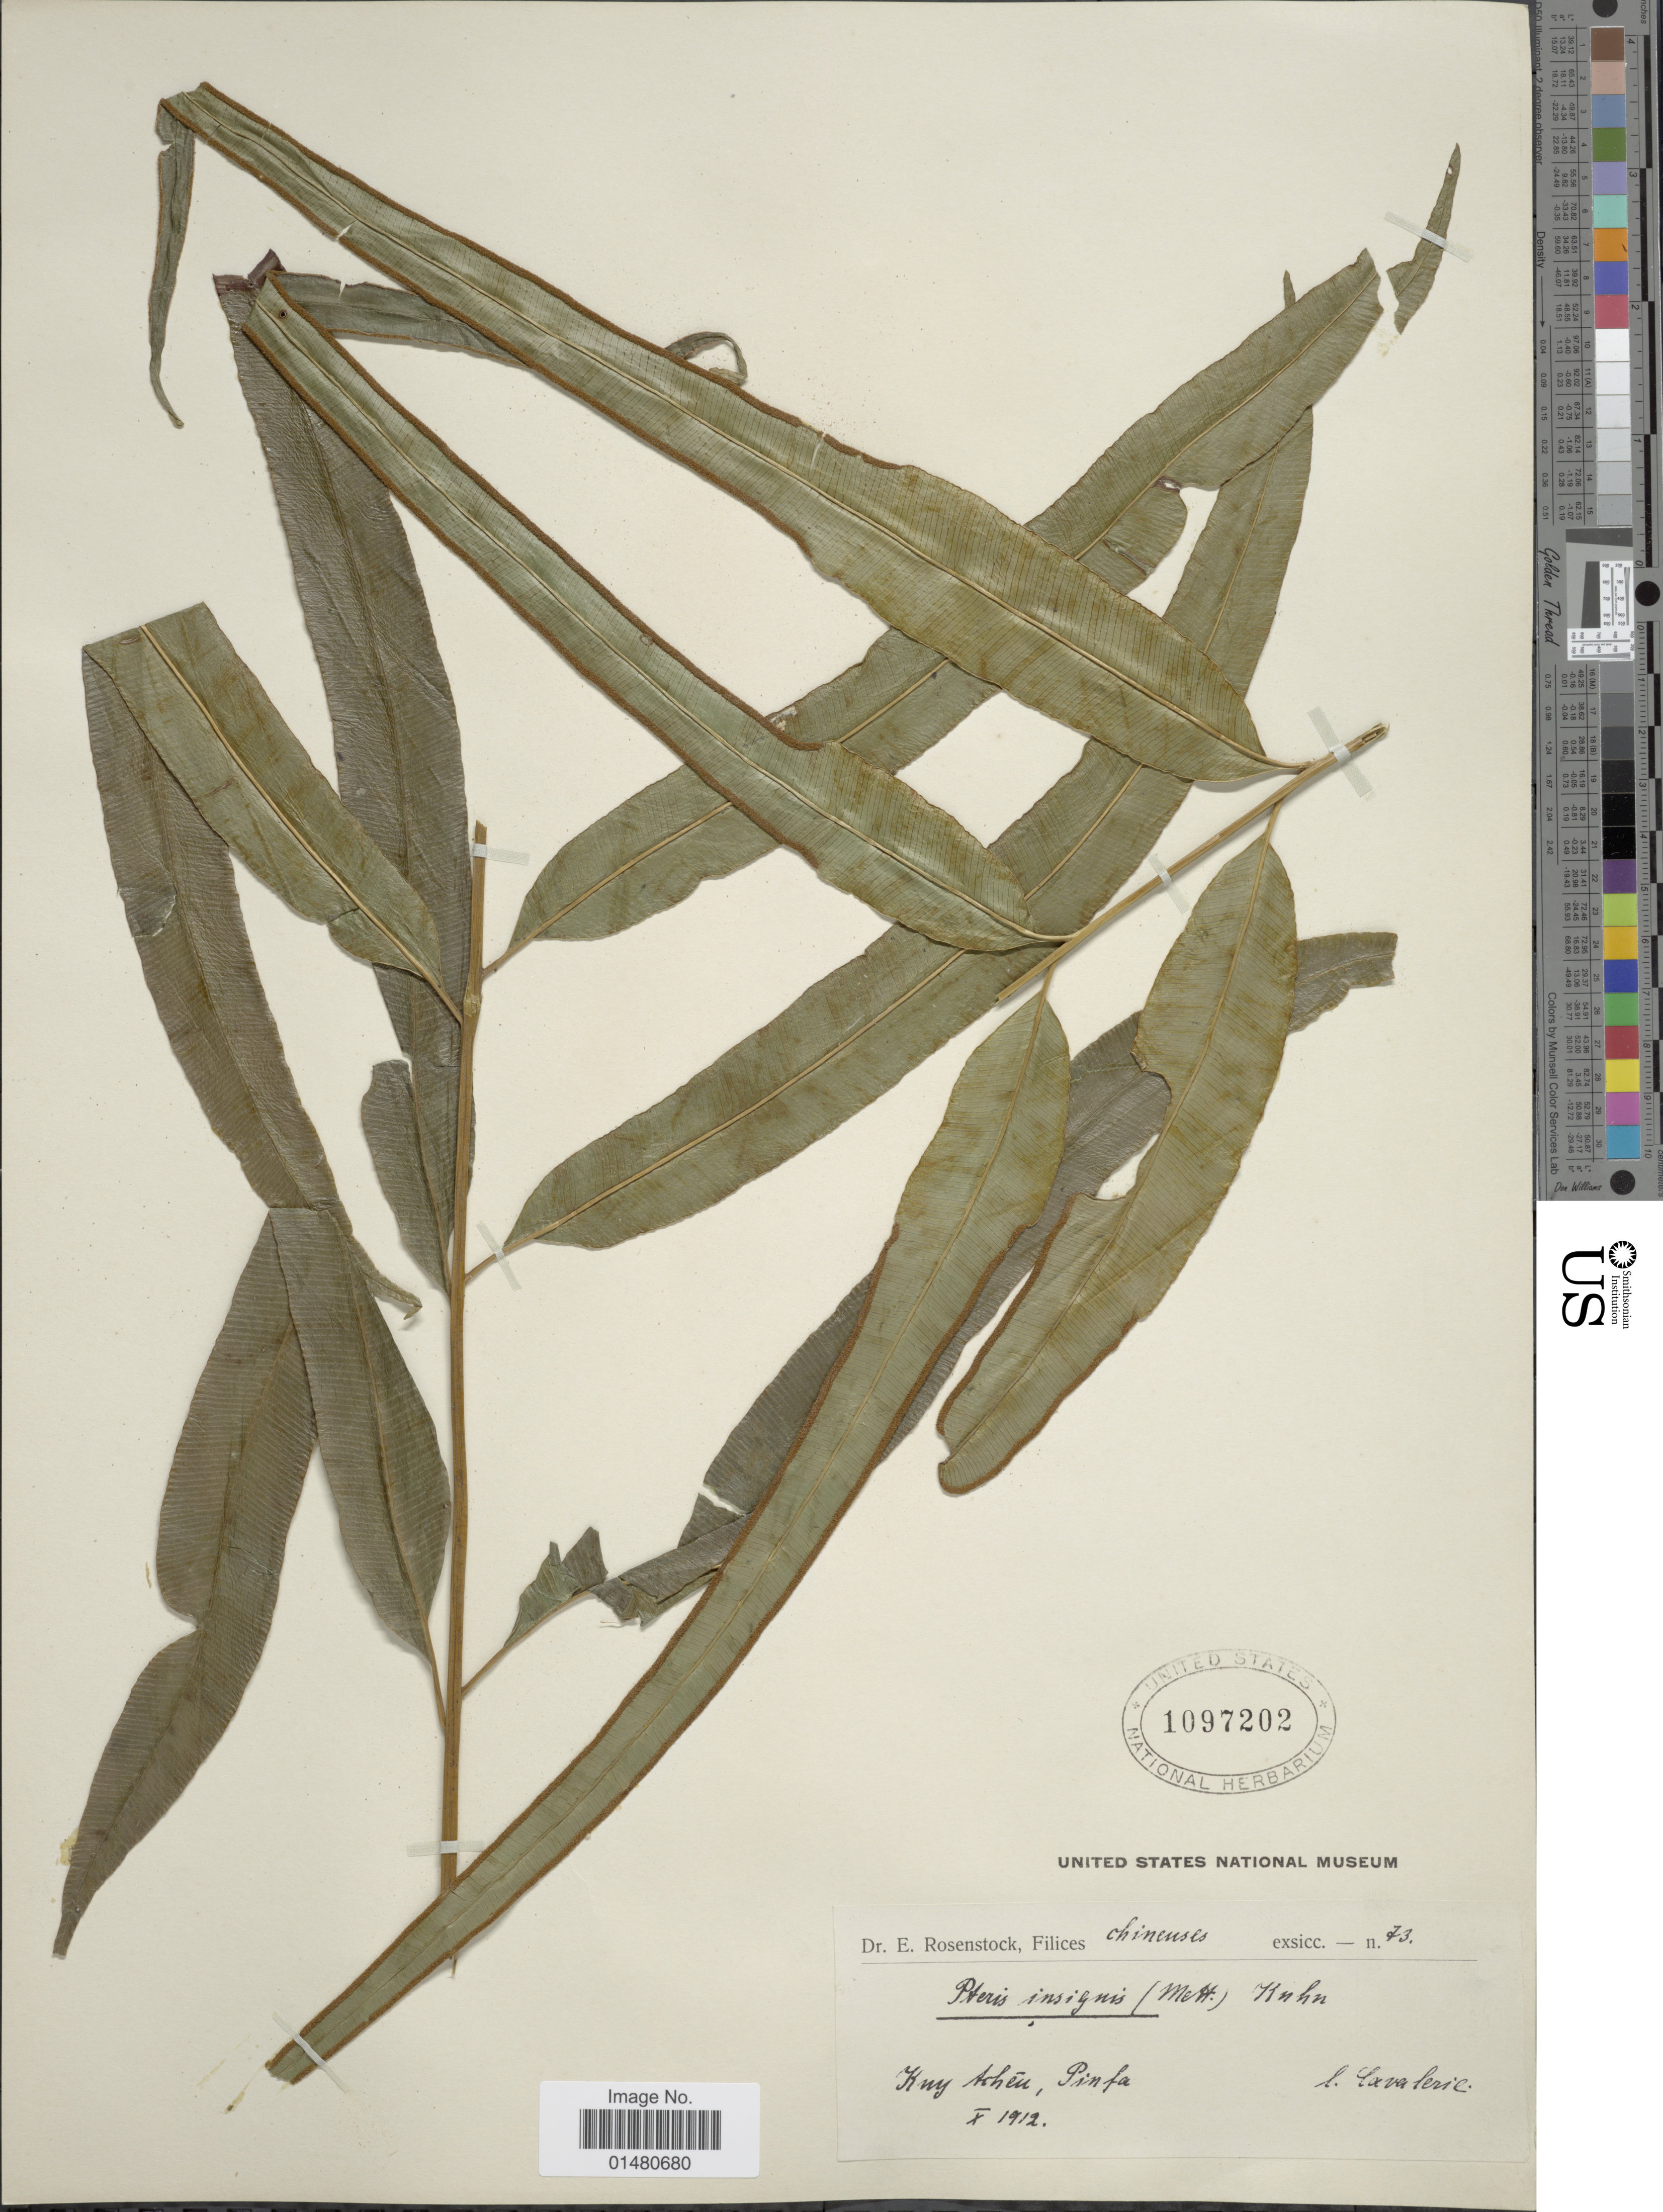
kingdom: Plantae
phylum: Tracheophyta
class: Polypodiopsida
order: Polypodiales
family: Pteridaceae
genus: Pteris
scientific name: Pteris insignis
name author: Mett. ex Kuhn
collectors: -. Cavalerie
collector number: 73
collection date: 1912-10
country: China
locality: Kuy Acheu, Pinfa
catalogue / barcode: US 1097202